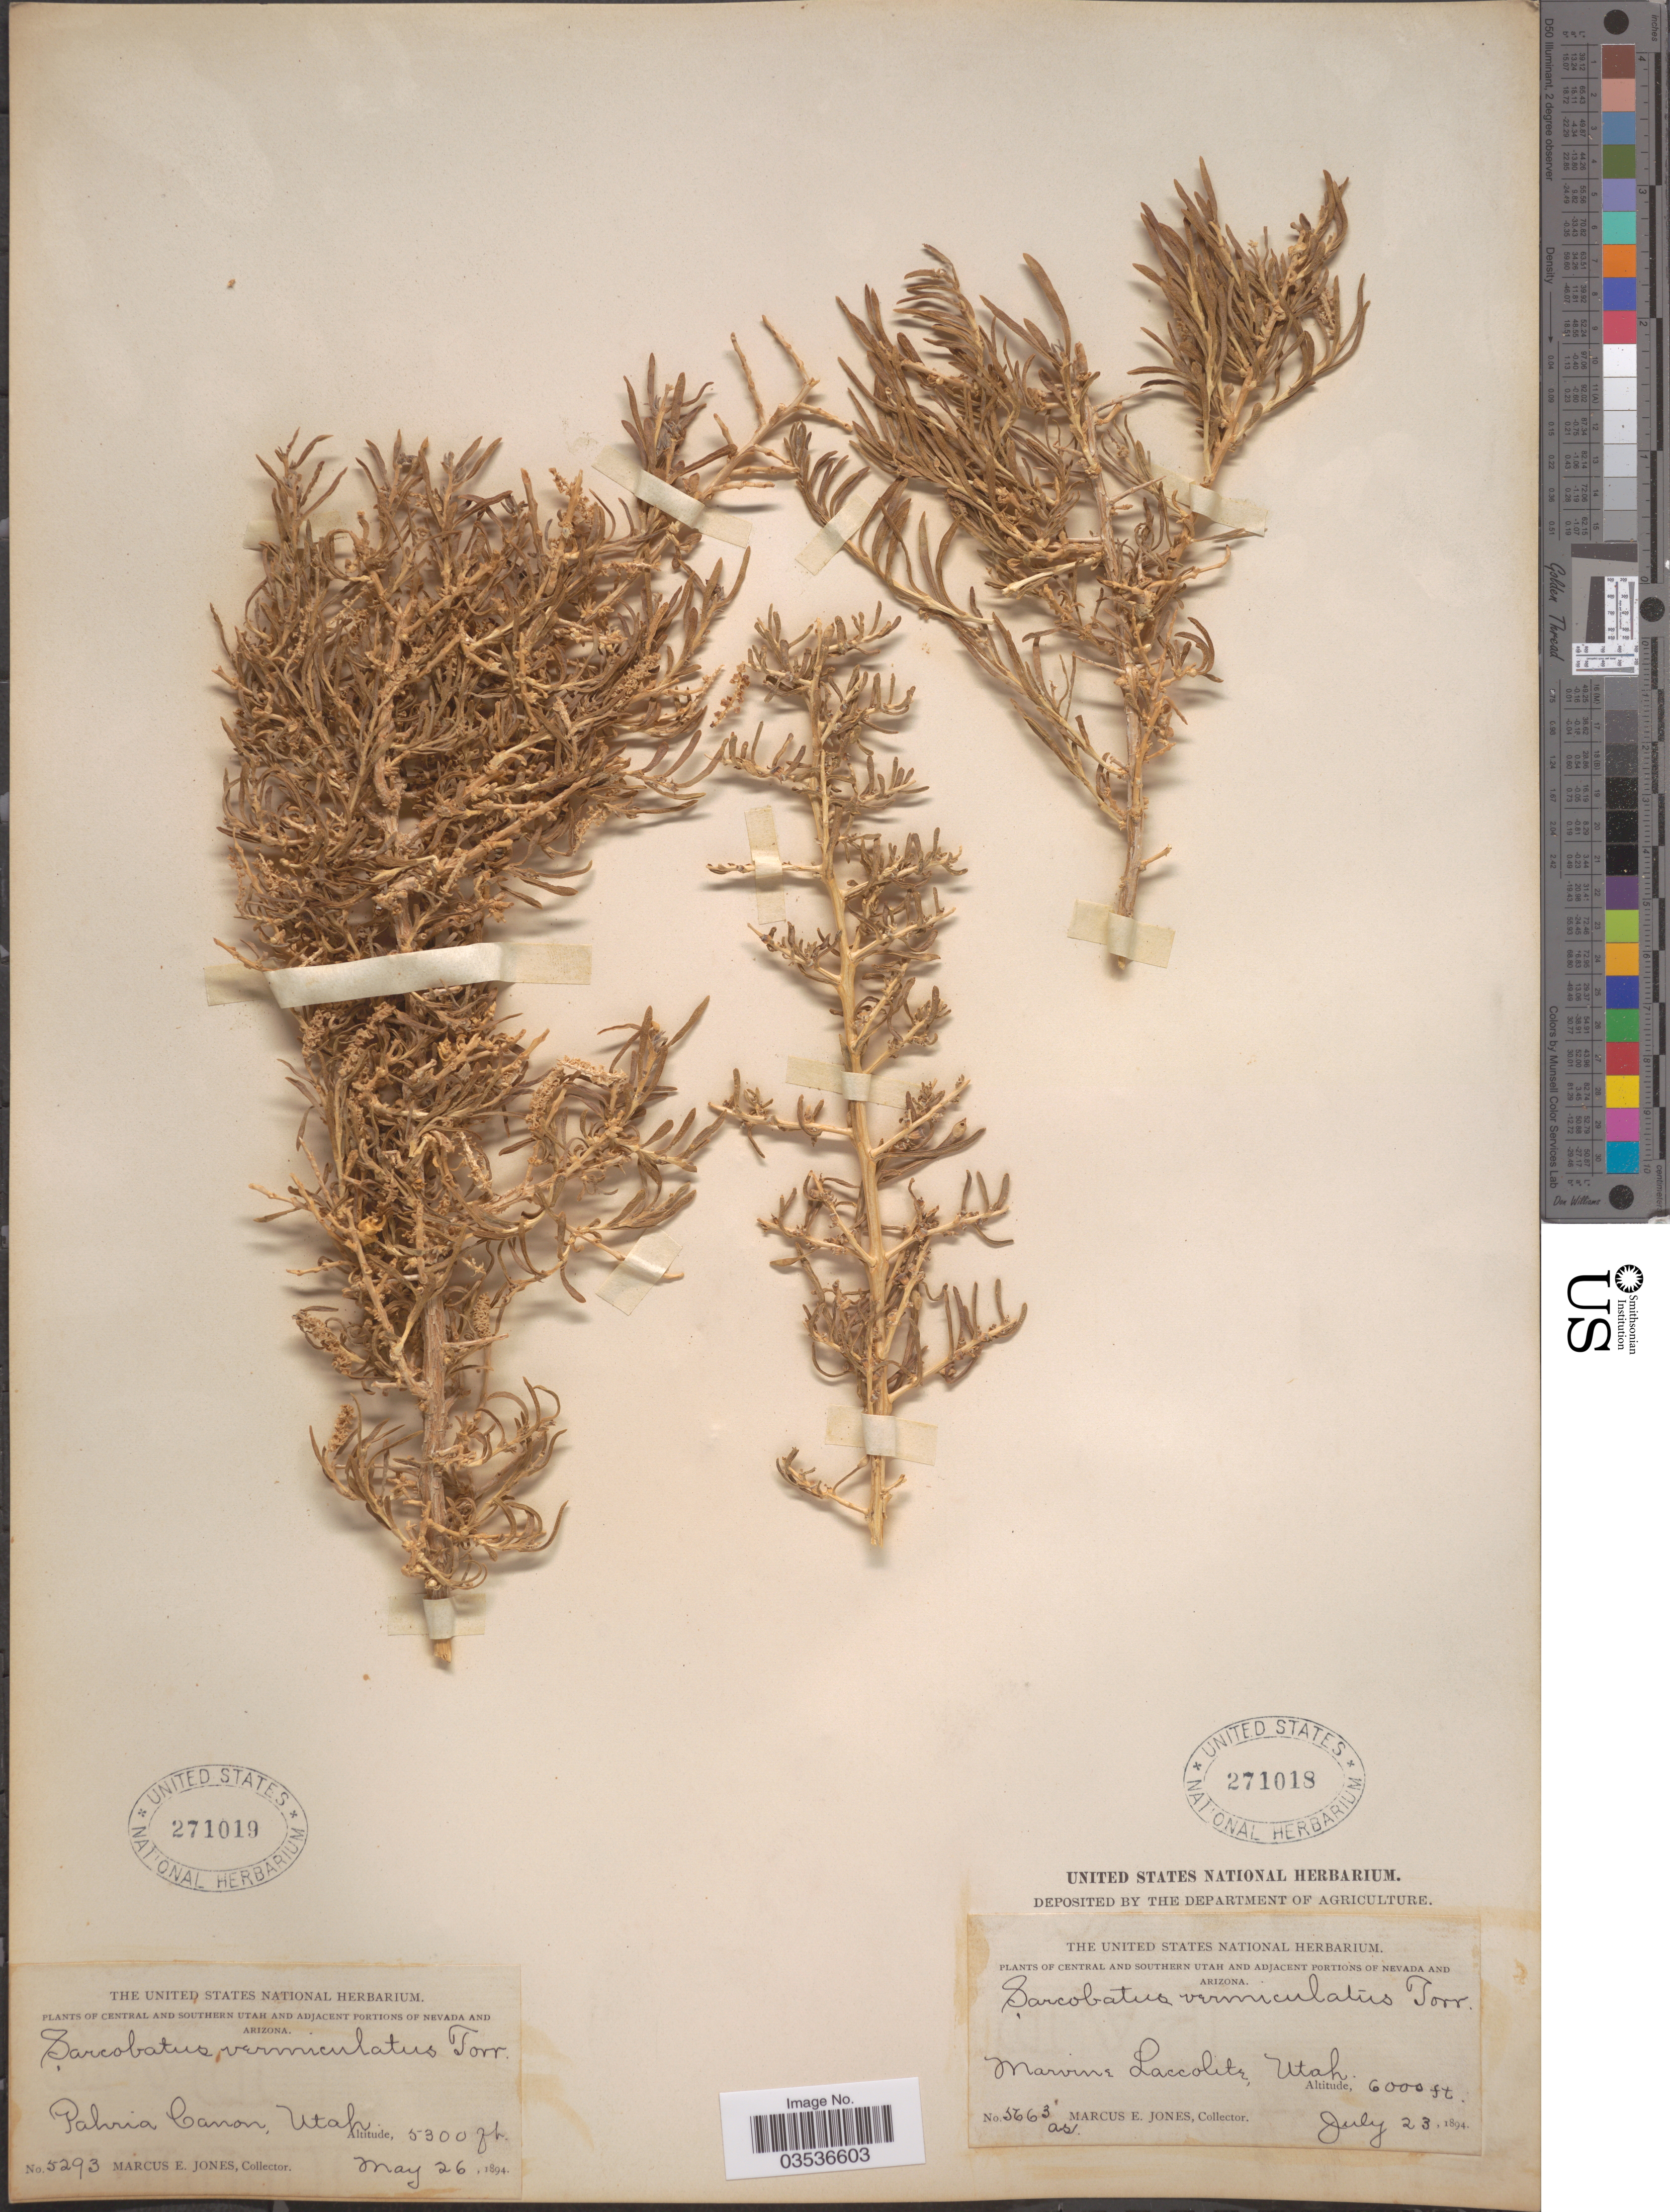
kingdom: Plantae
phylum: Tracheophyta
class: Magnoliopsida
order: Caryophyllales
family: Sarcobataceae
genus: Sarcobatus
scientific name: Sarcobatus vermiculatus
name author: (Hook.) Torr.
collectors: M. E. Jones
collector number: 5293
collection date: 1894-05-26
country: United States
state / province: Utah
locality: Central and southern Utah. Pahria Canon.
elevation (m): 1615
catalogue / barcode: US 271019-2